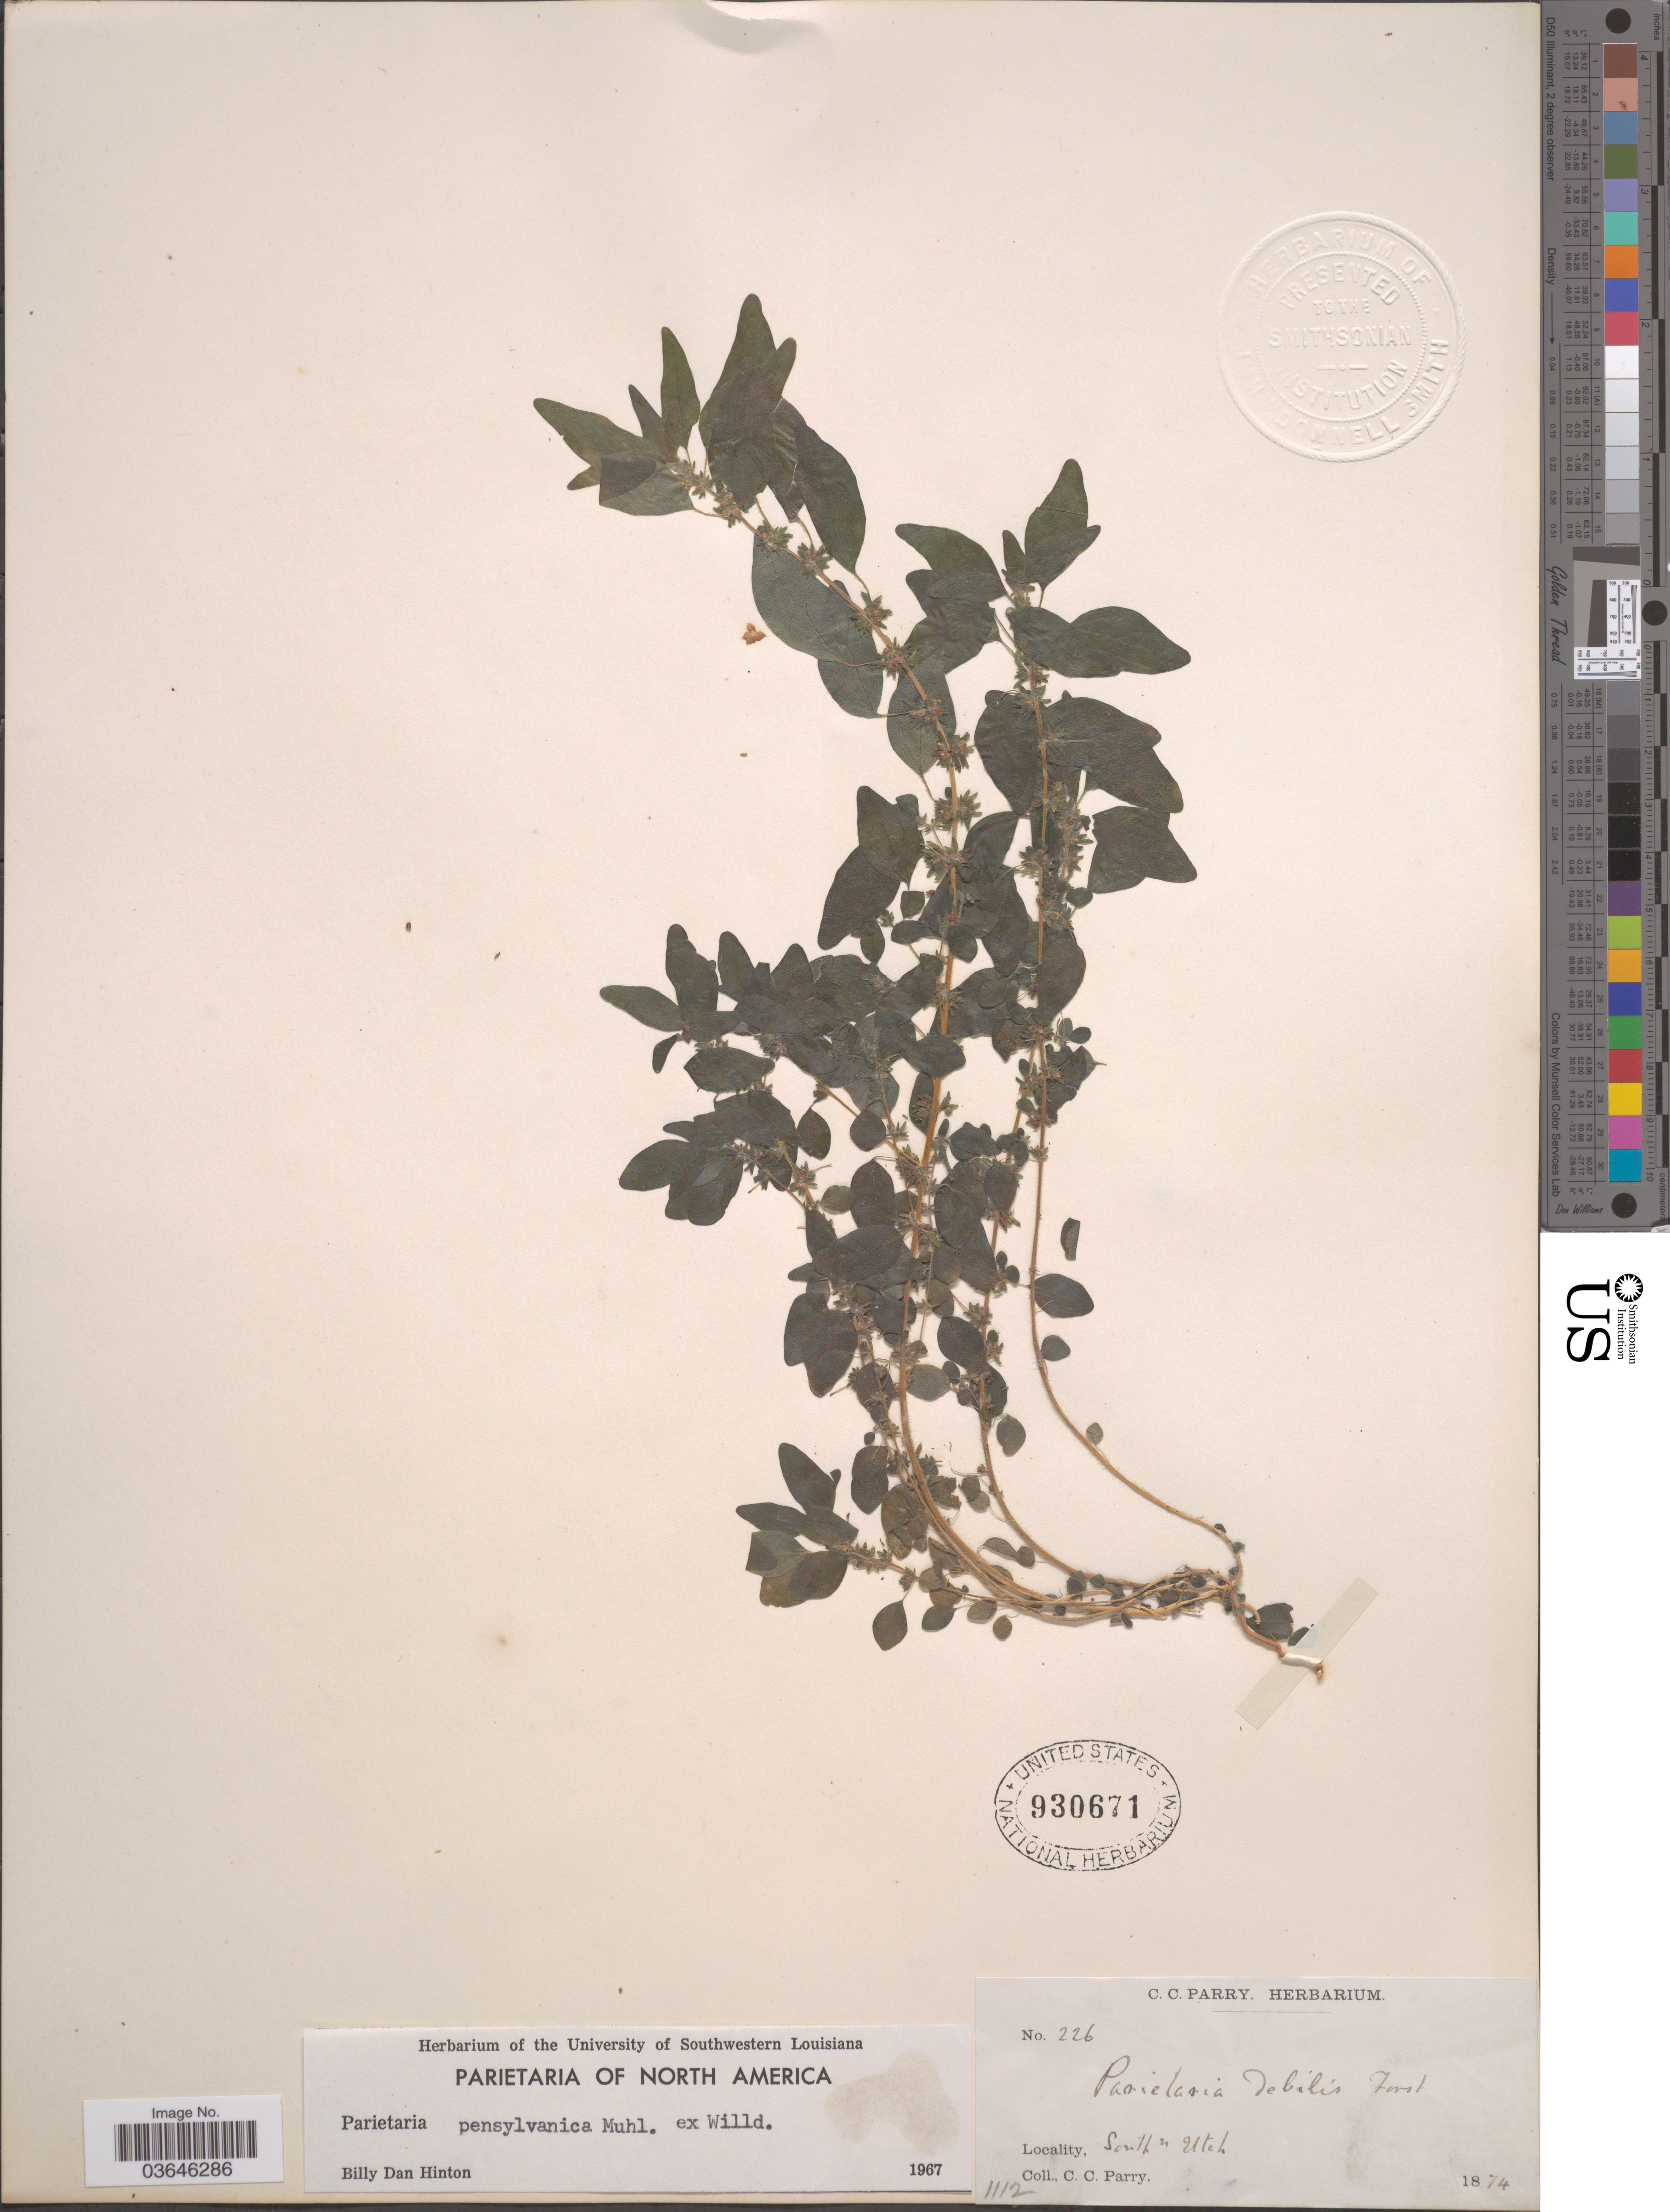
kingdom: Plantae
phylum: Tracheophyta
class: Magnoliopsida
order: Rosales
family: Urticaceae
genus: Parietaria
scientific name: Parietaria pensylvanica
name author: Muhl. ex Willd.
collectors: C. C. Parry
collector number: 226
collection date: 1874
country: United States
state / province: Utah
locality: Southn Utah.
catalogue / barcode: US 930671